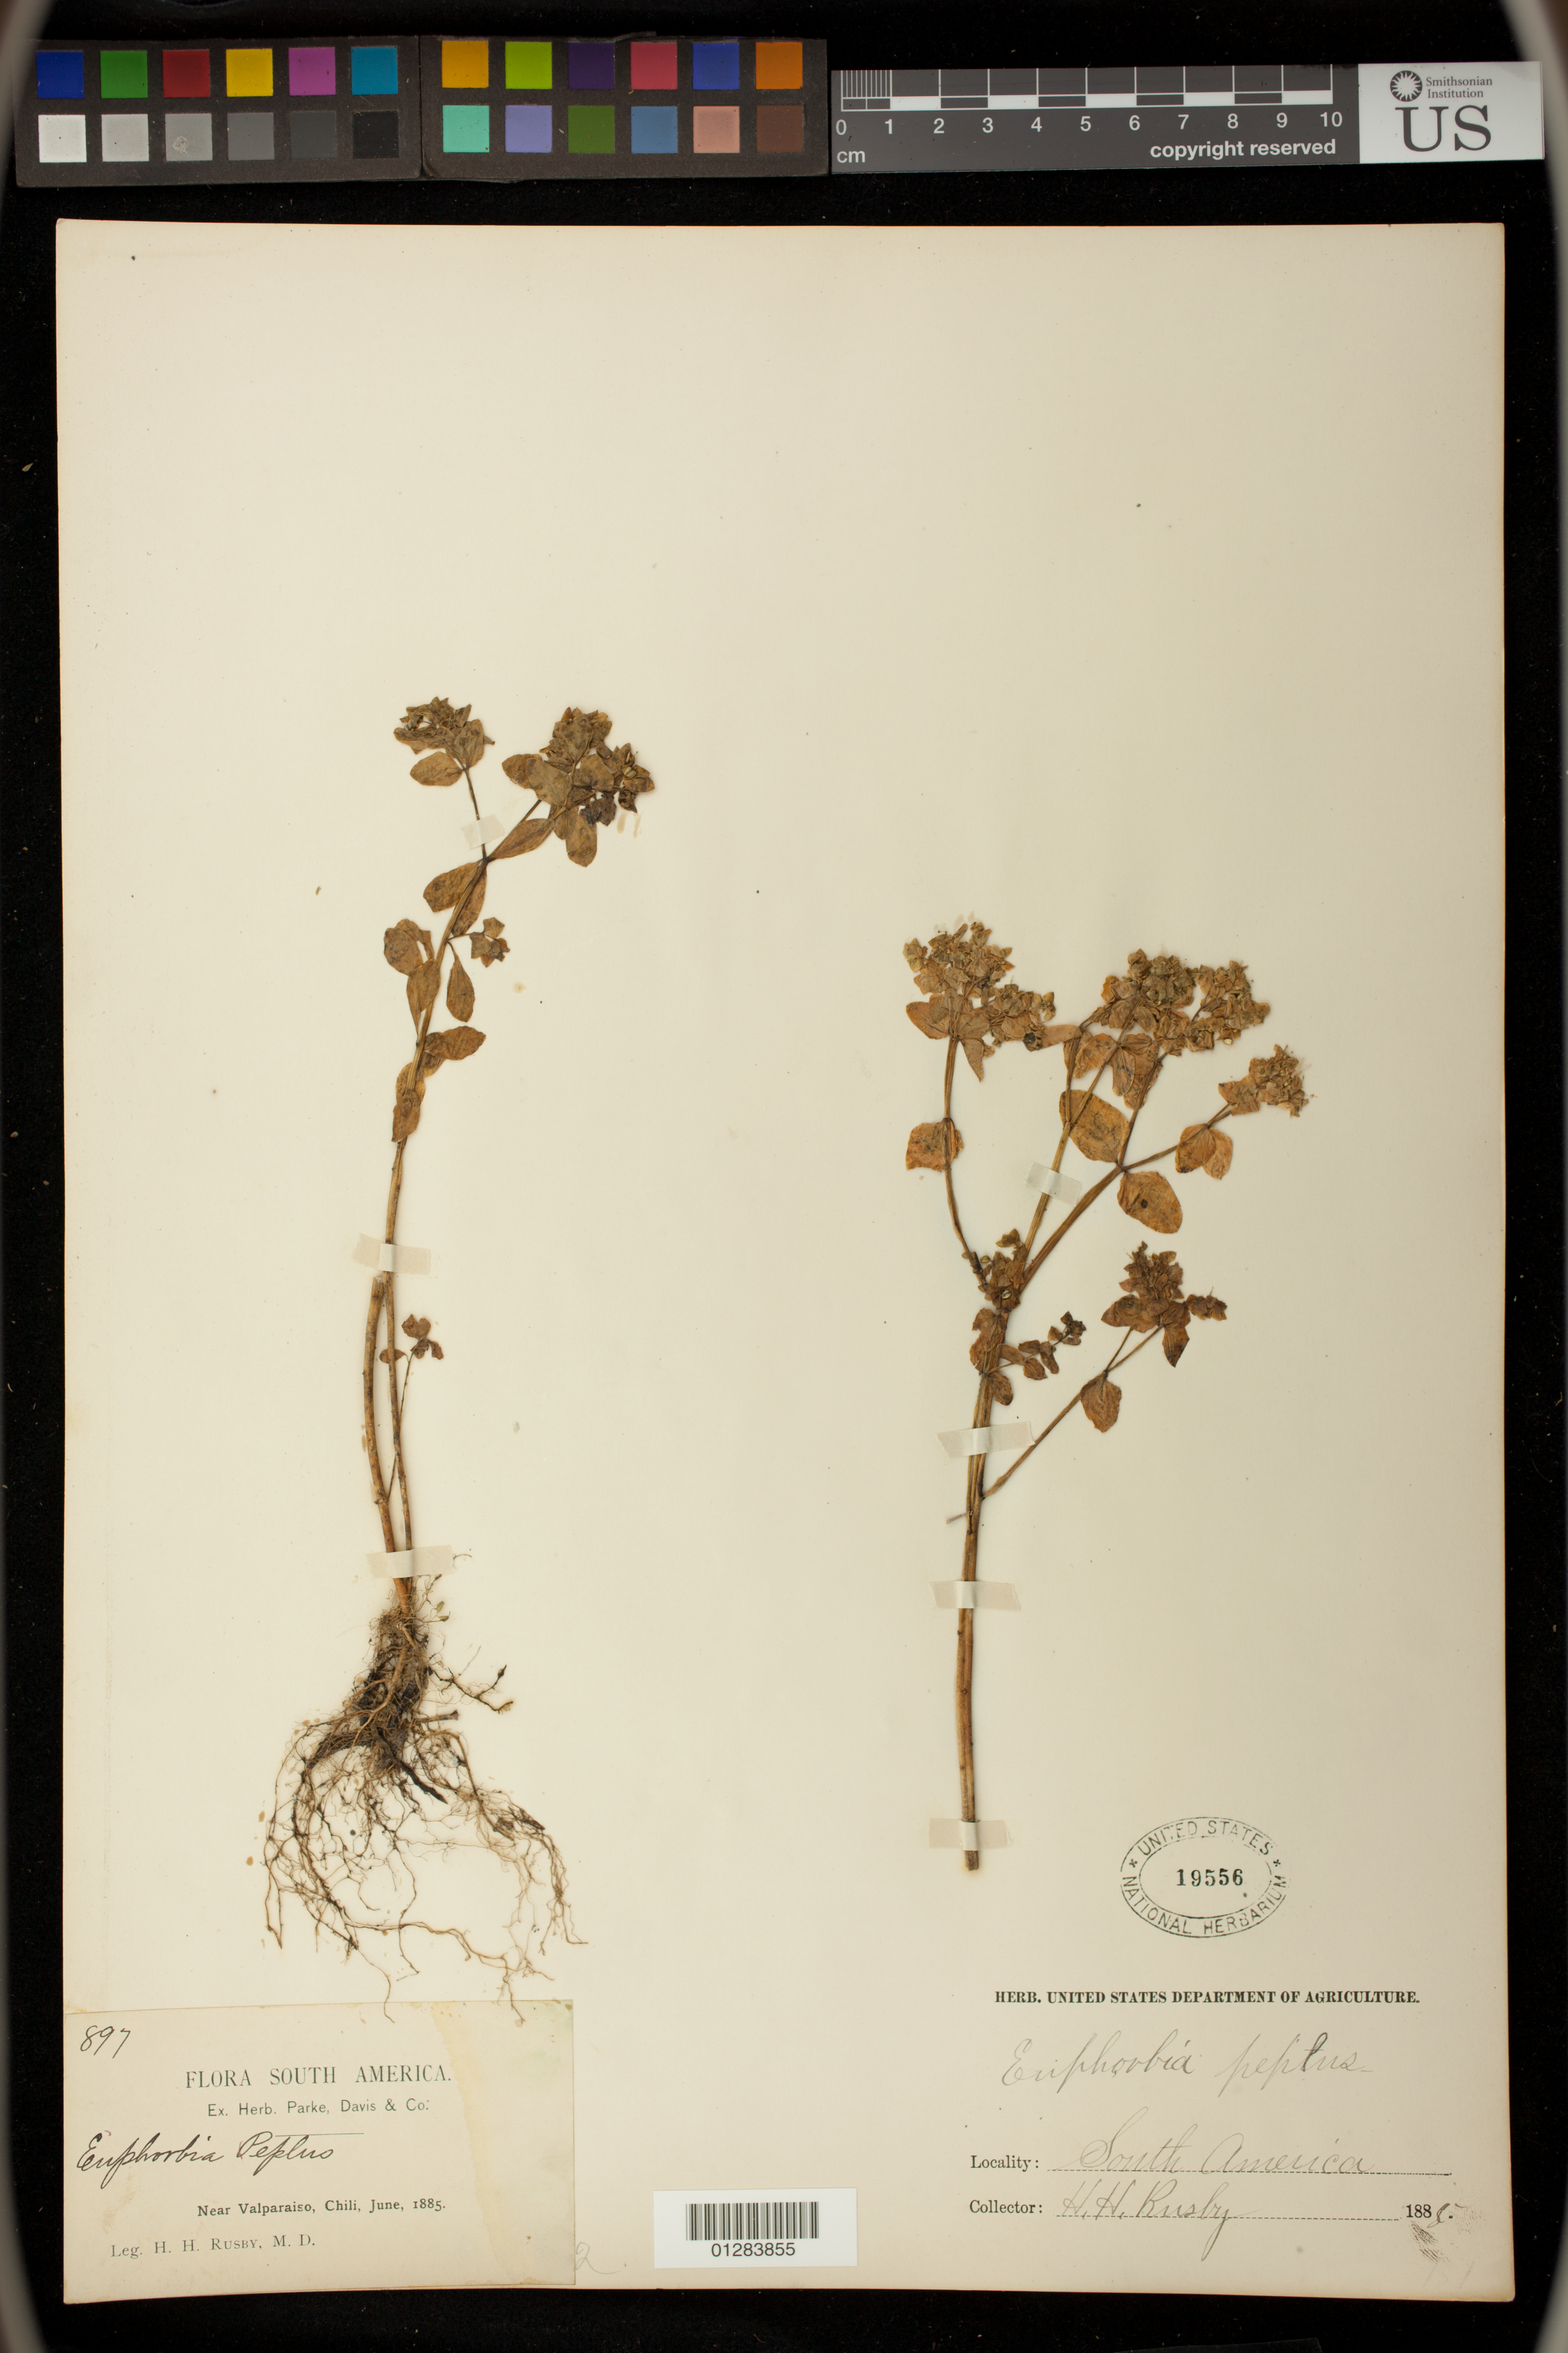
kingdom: Plantae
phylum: Tracheophyta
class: Magnoliopsida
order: Malpighiales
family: Euphorbiaceae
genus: Euphorbia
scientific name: Euphorbia peplus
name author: L.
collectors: H. H. Rusby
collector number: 897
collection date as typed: Jun 1885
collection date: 1885-06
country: Chile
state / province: Valparaíso (V)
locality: Near valparaiso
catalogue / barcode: US 19556